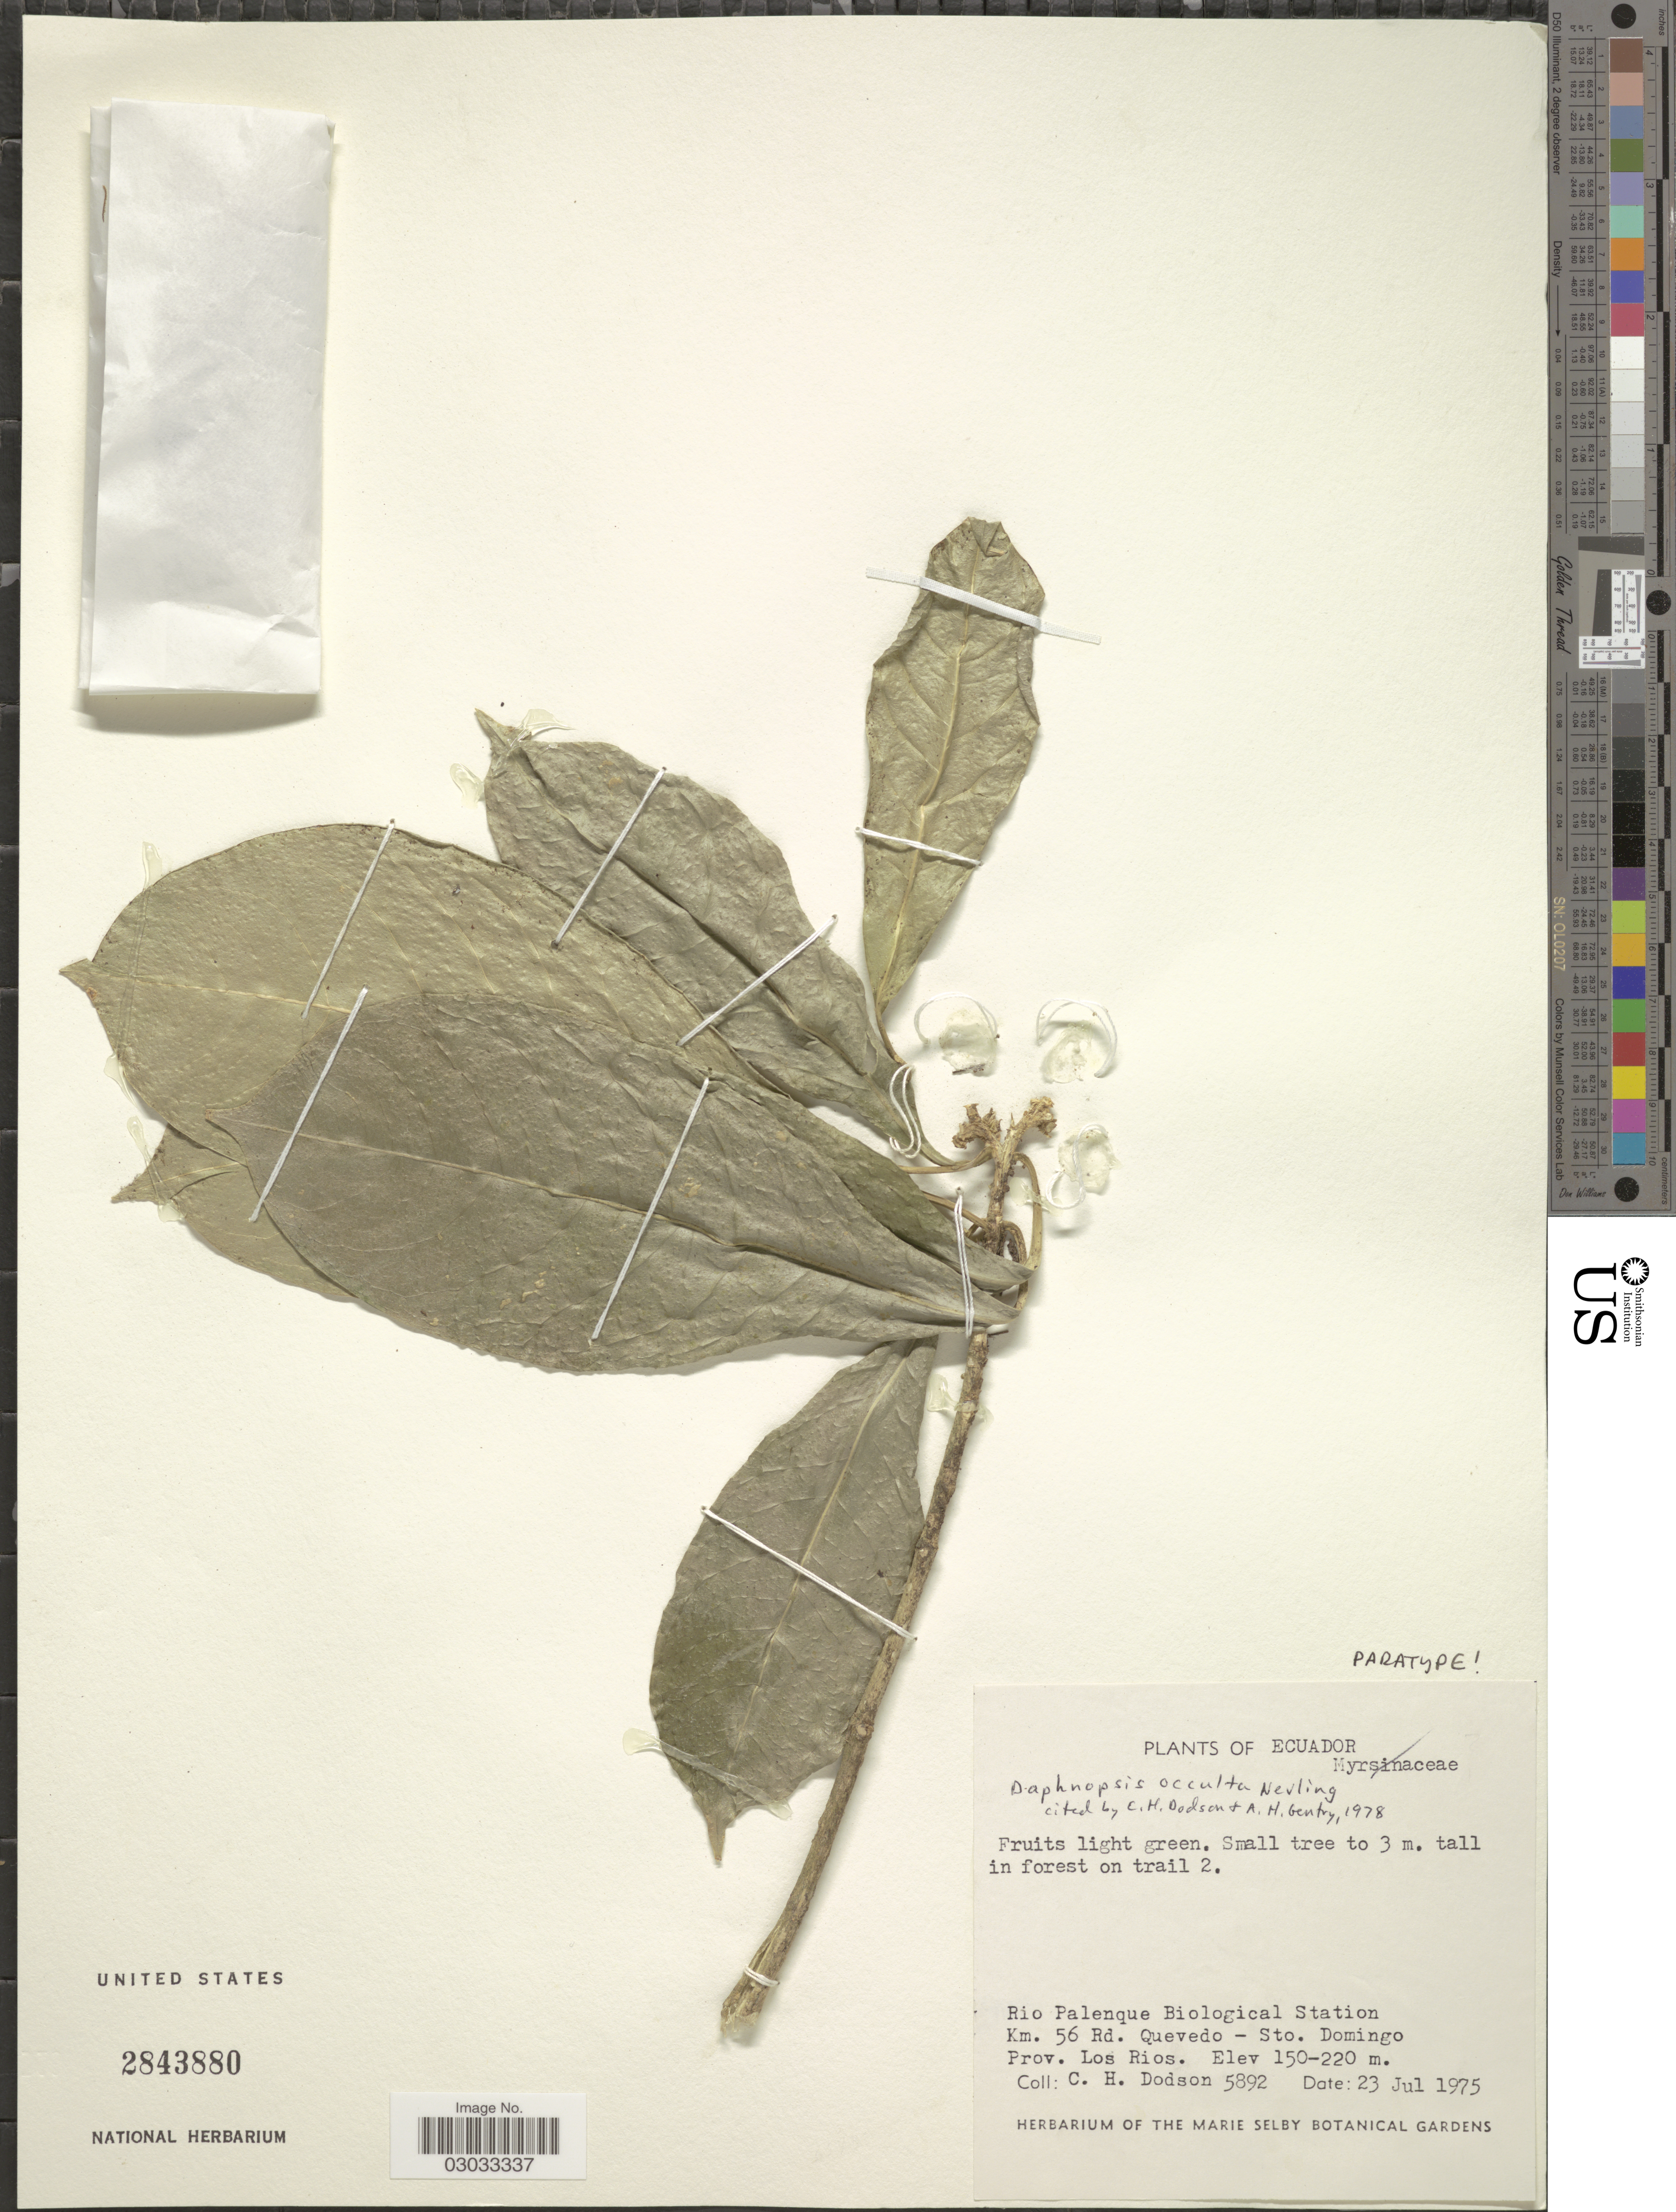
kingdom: Plantae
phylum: Tracheophyta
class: Magnoliopsida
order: Malvales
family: Thymelaeaceae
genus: Daphnopsis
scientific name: Daphnopsis occulta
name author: Nevling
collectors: C. H. Dodson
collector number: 5892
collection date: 1975-07-23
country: Ecuador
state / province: Los Ríos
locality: Rio Palenque Biological Station Km 56 Rd. Quevedo - Sto. Domingo.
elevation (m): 150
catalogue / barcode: US 2843880